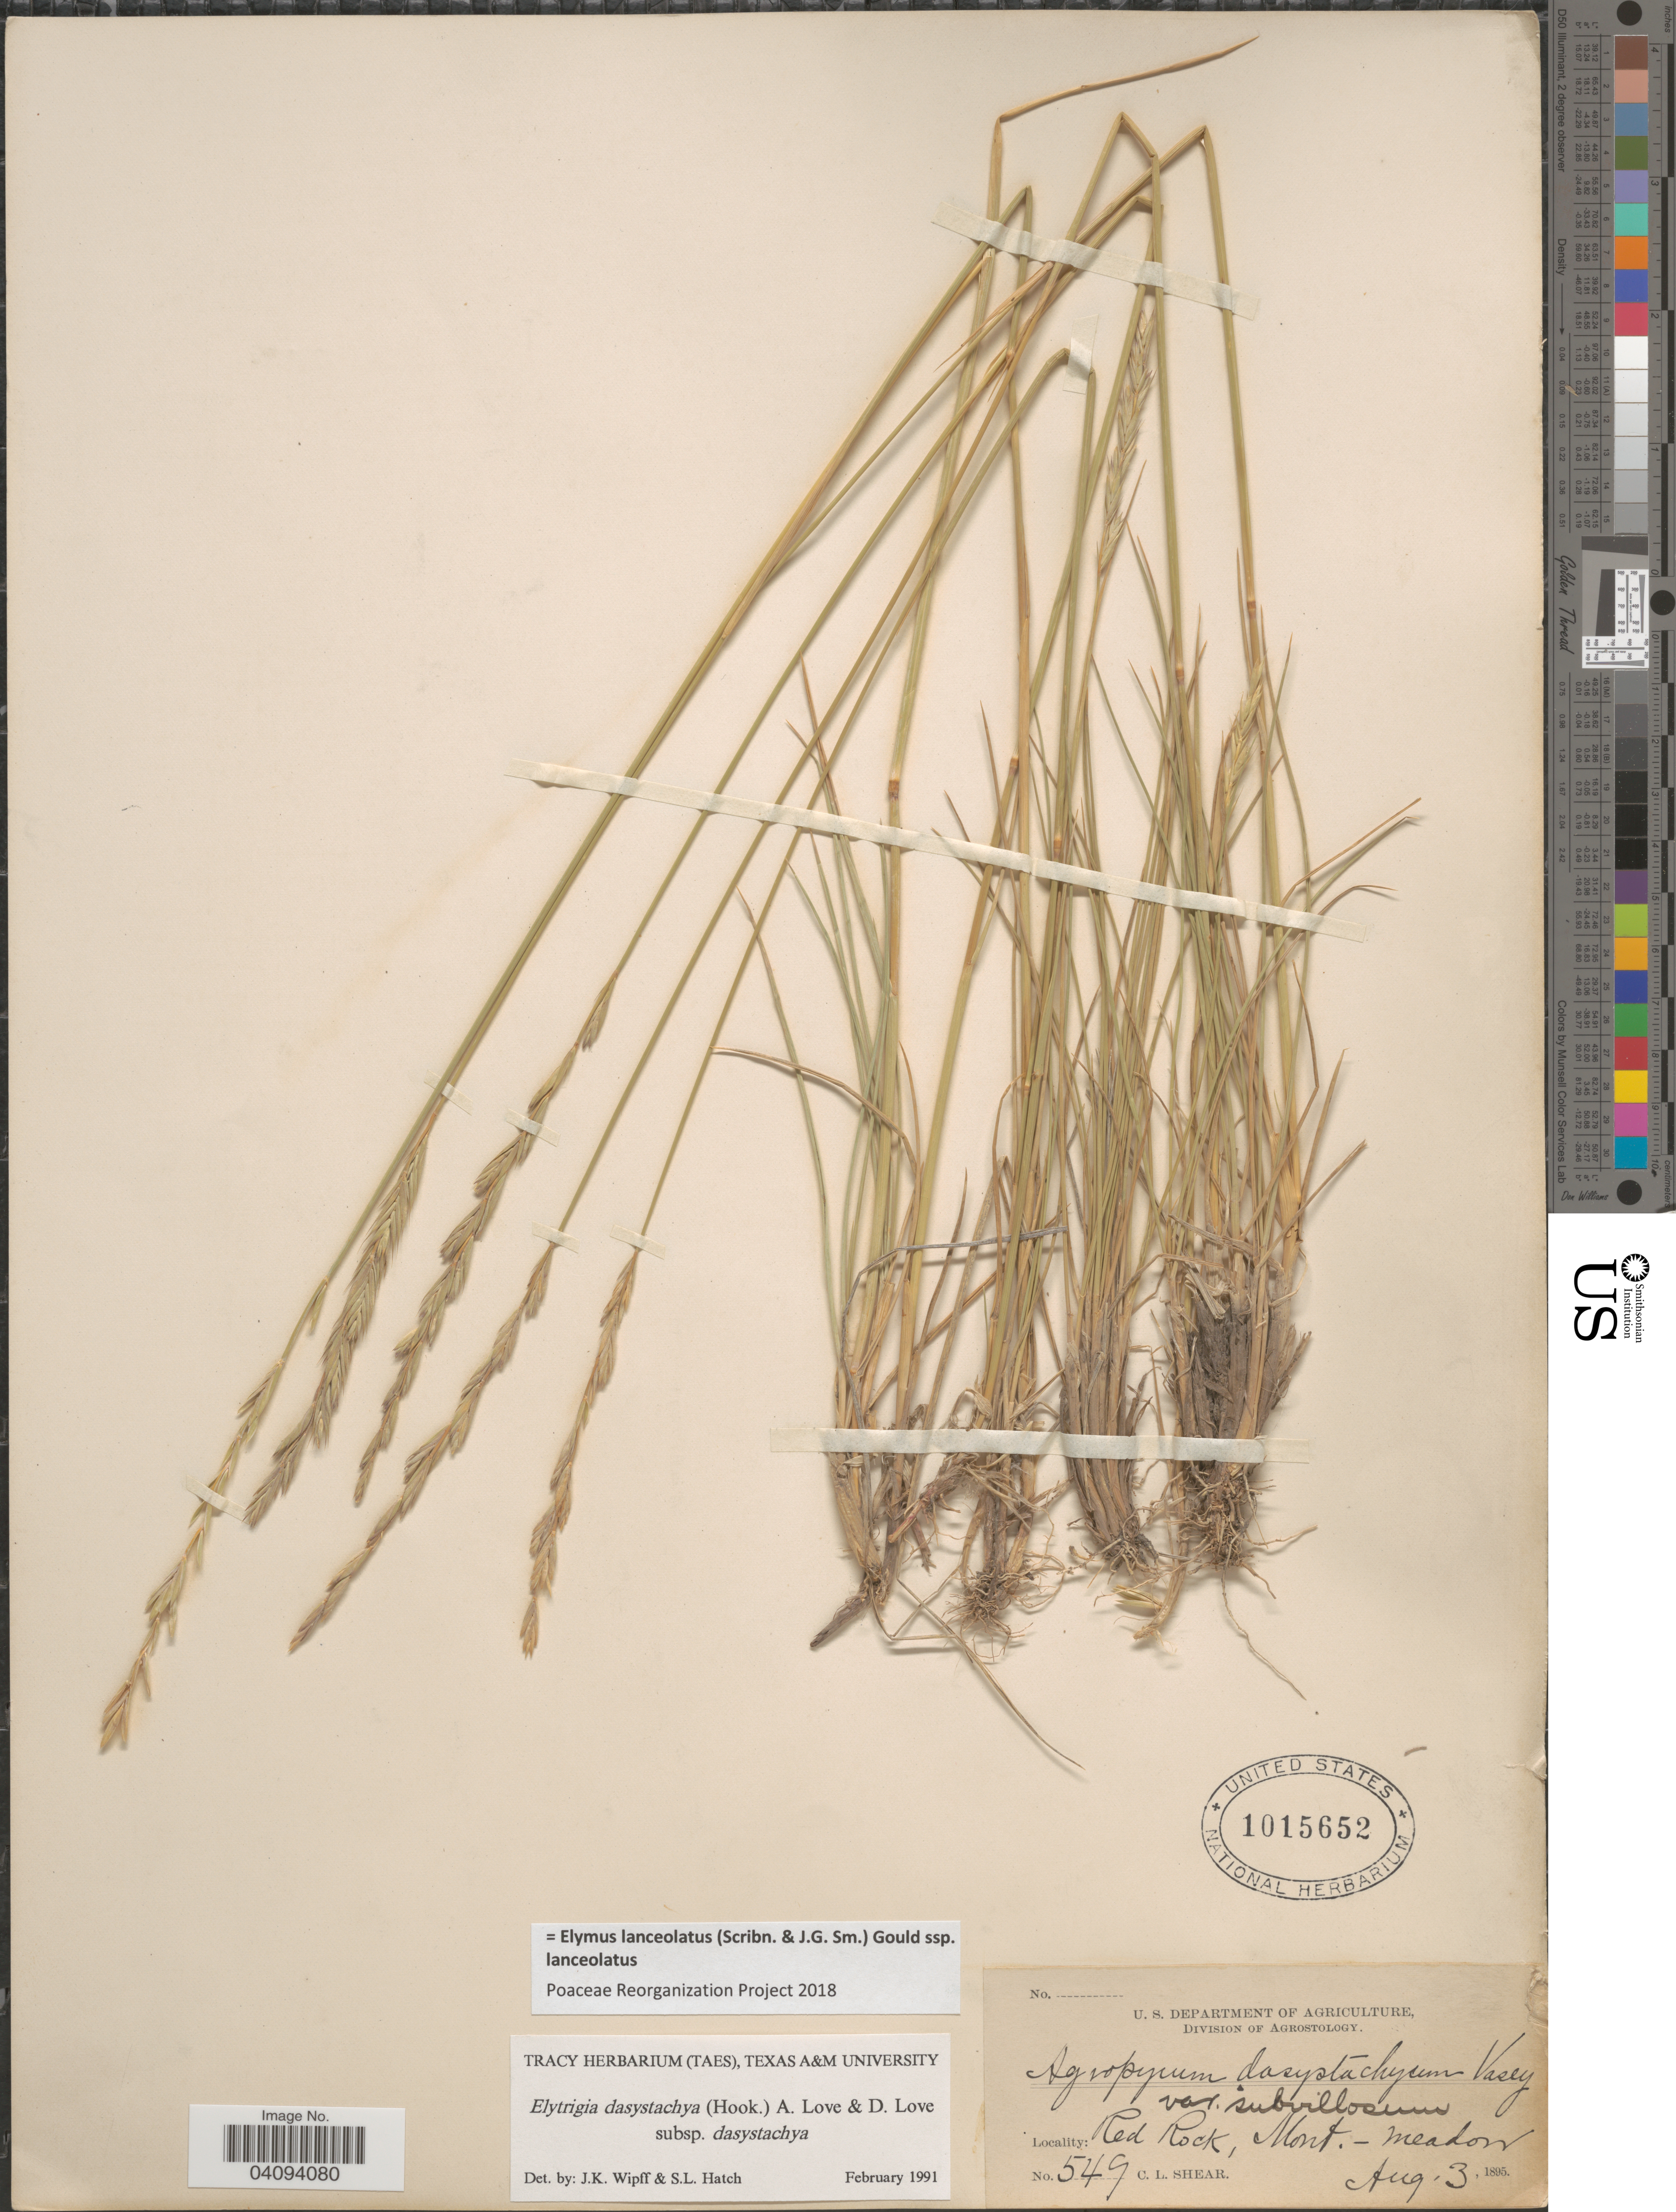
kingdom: Plantae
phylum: Tracheophyta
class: Liliopsida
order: Poales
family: Poaceae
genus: Elymus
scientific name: Elymus lanceolatus subsp. lanceolatus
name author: (Scribn. & J.G. Sm.) Gould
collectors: C. L. Shear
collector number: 549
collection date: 1895-08-03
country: United States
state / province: Montana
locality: Red Rock.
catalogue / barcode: US 1015652